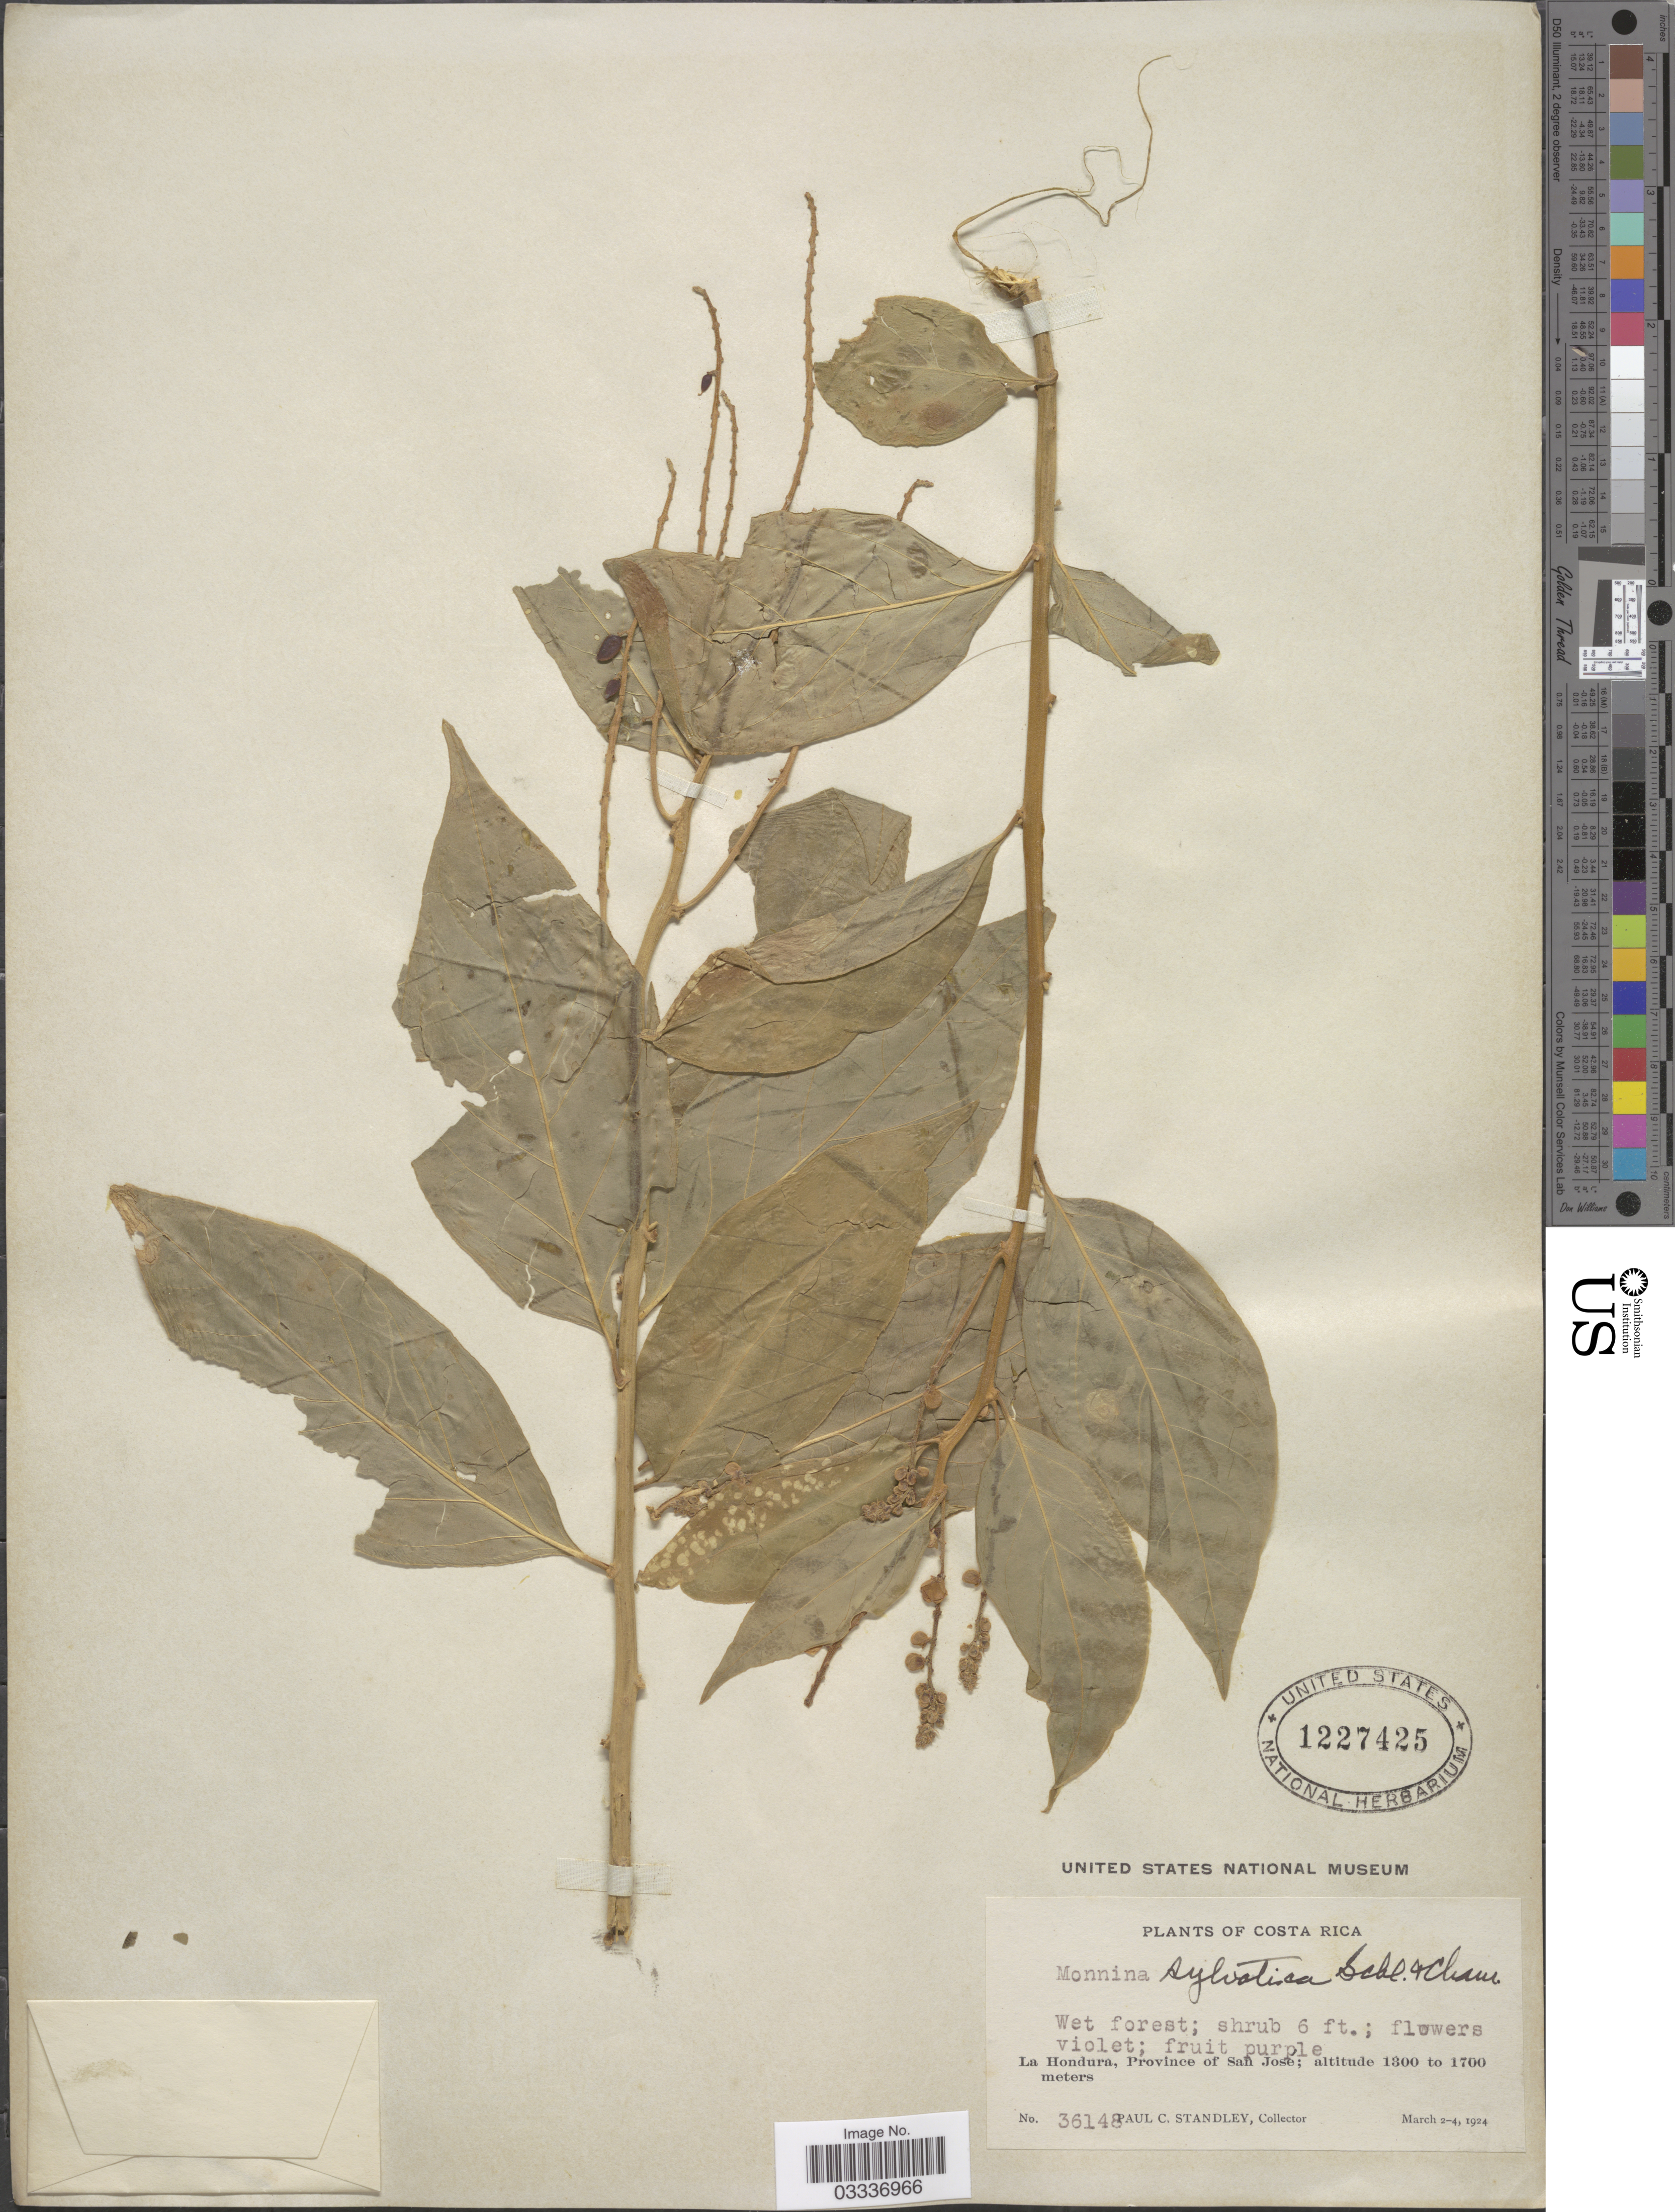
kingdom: Plantae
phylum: Tracheophyta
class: Magnoliopsida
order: Fabales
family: Polygalaceae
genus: Monnina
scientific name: Monnina sylvatica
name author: Schltdl. & Cham.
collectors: P. C. Standley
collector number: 36148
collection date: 1924-03-02/1924-03-04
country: Costa Rica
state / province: San José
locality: La Hondura.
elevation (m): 1300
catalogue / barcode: US 1227425